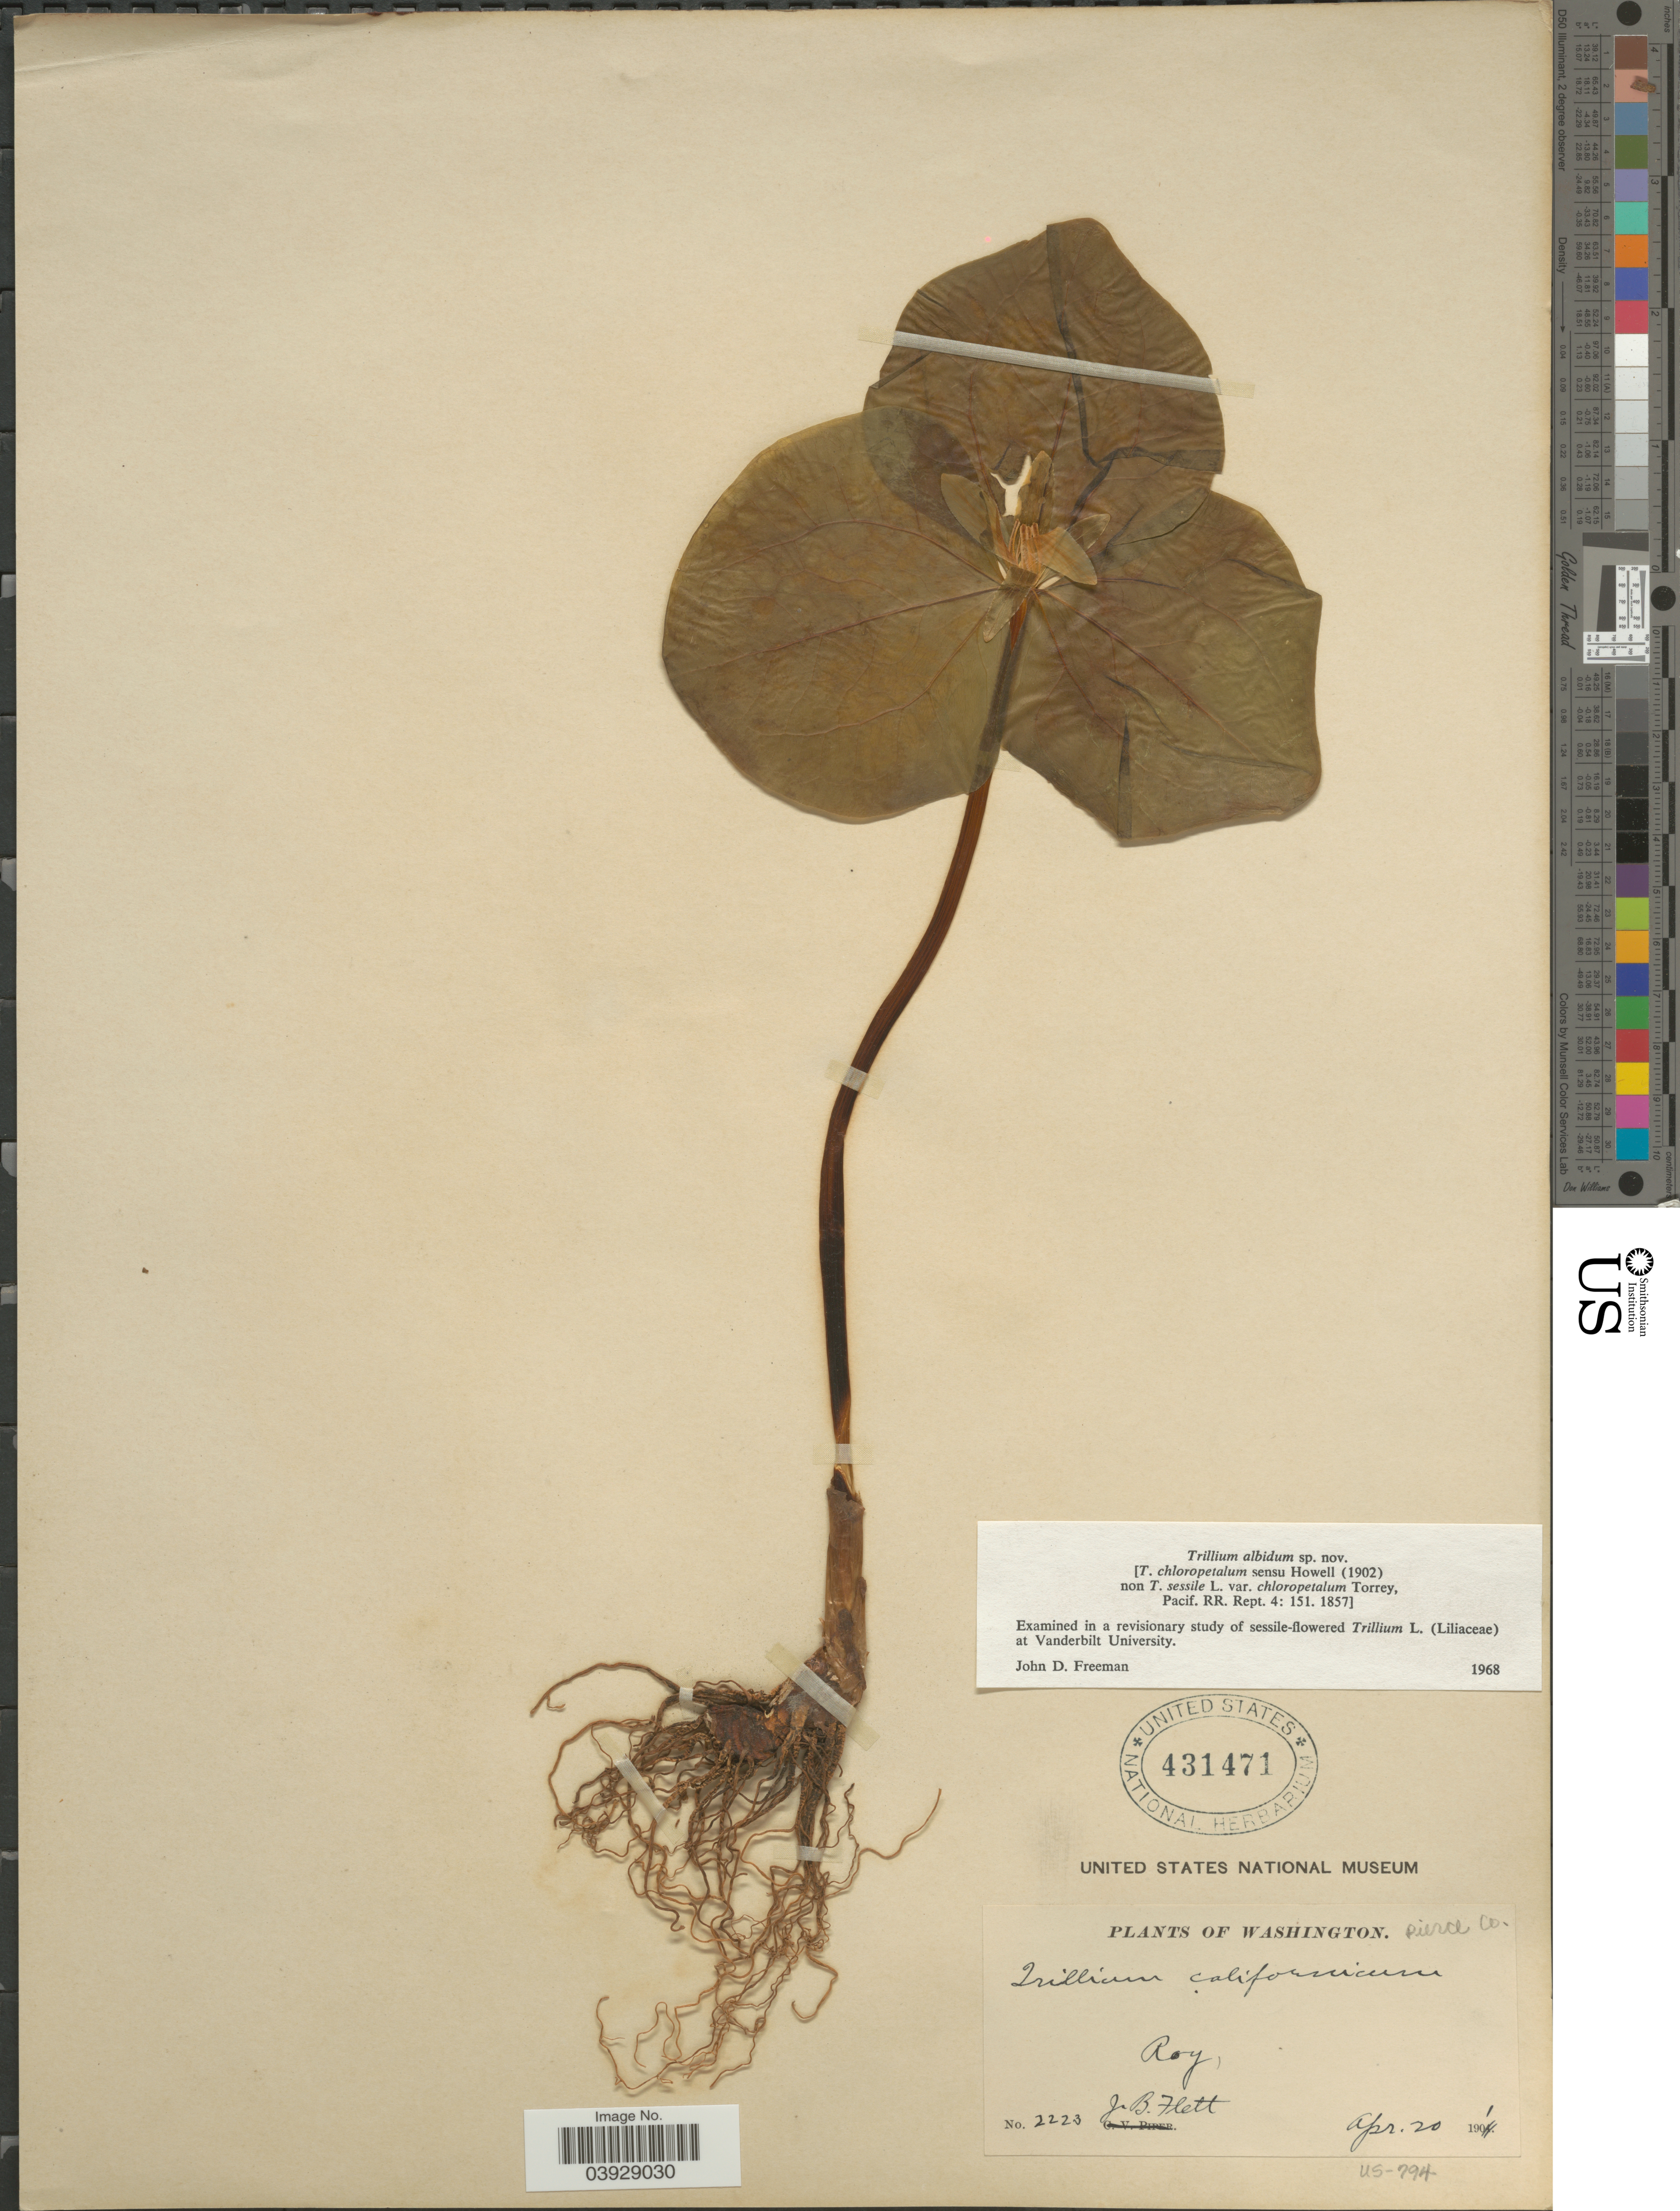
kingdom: Plantae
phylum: Tracheophyta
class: Liliopsida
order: Liliales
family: Melanthiaceae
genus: Trillium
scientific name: Trillium albidum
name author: J. D. Freeman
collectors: J. Flett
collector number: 2223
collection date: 1901-04-20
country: United States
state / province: Washington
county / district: Pierce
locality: Roy. Pierce co.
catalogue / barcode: US 431471